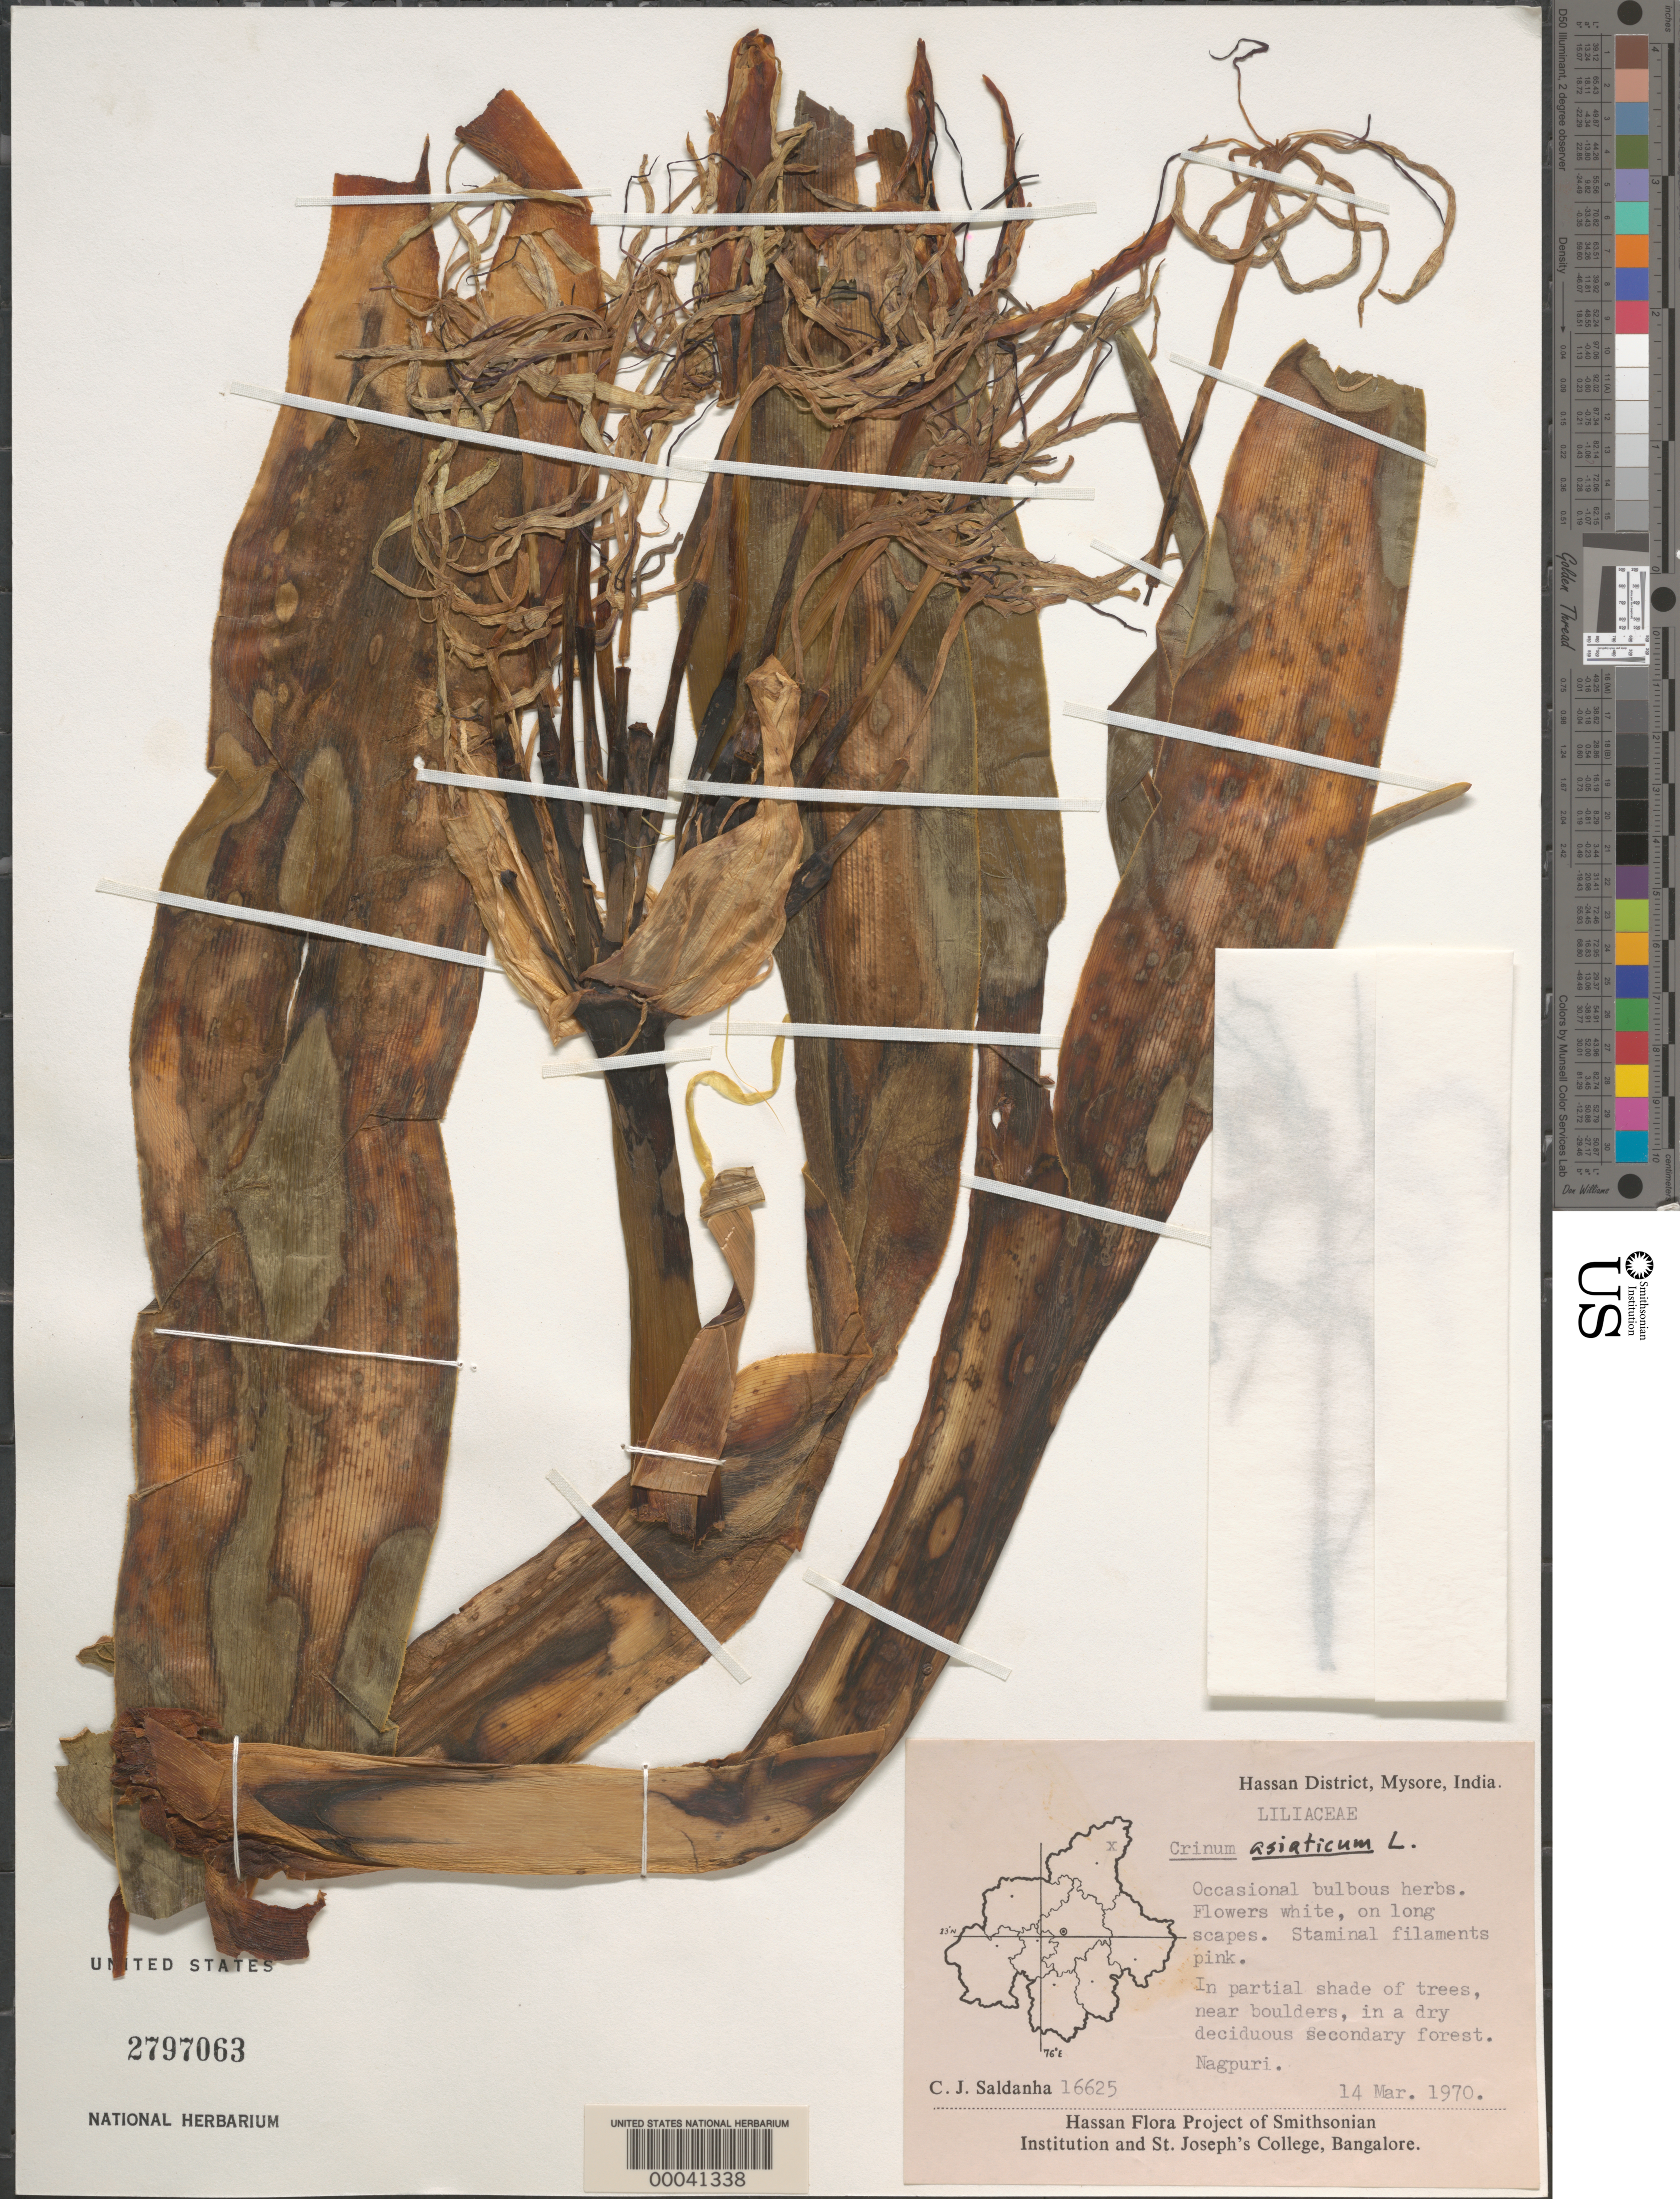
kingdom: Plantae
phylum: Tracheophyta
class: Liliopsida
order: Asparagales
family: Amaryllidaceae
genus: Crinum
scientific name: Crinum asiaticum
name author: L.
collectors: C. J. Saldanha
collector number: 16625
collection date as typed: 14 Mar 1970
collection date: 1970-03-14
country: India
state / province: Karnataka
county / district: Hassan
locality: Nagpuri, mysore state [mysore state = karnataka.]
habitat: Partial shade of trees, near boulders, in a dry secondary forest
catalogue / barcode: US 2797063